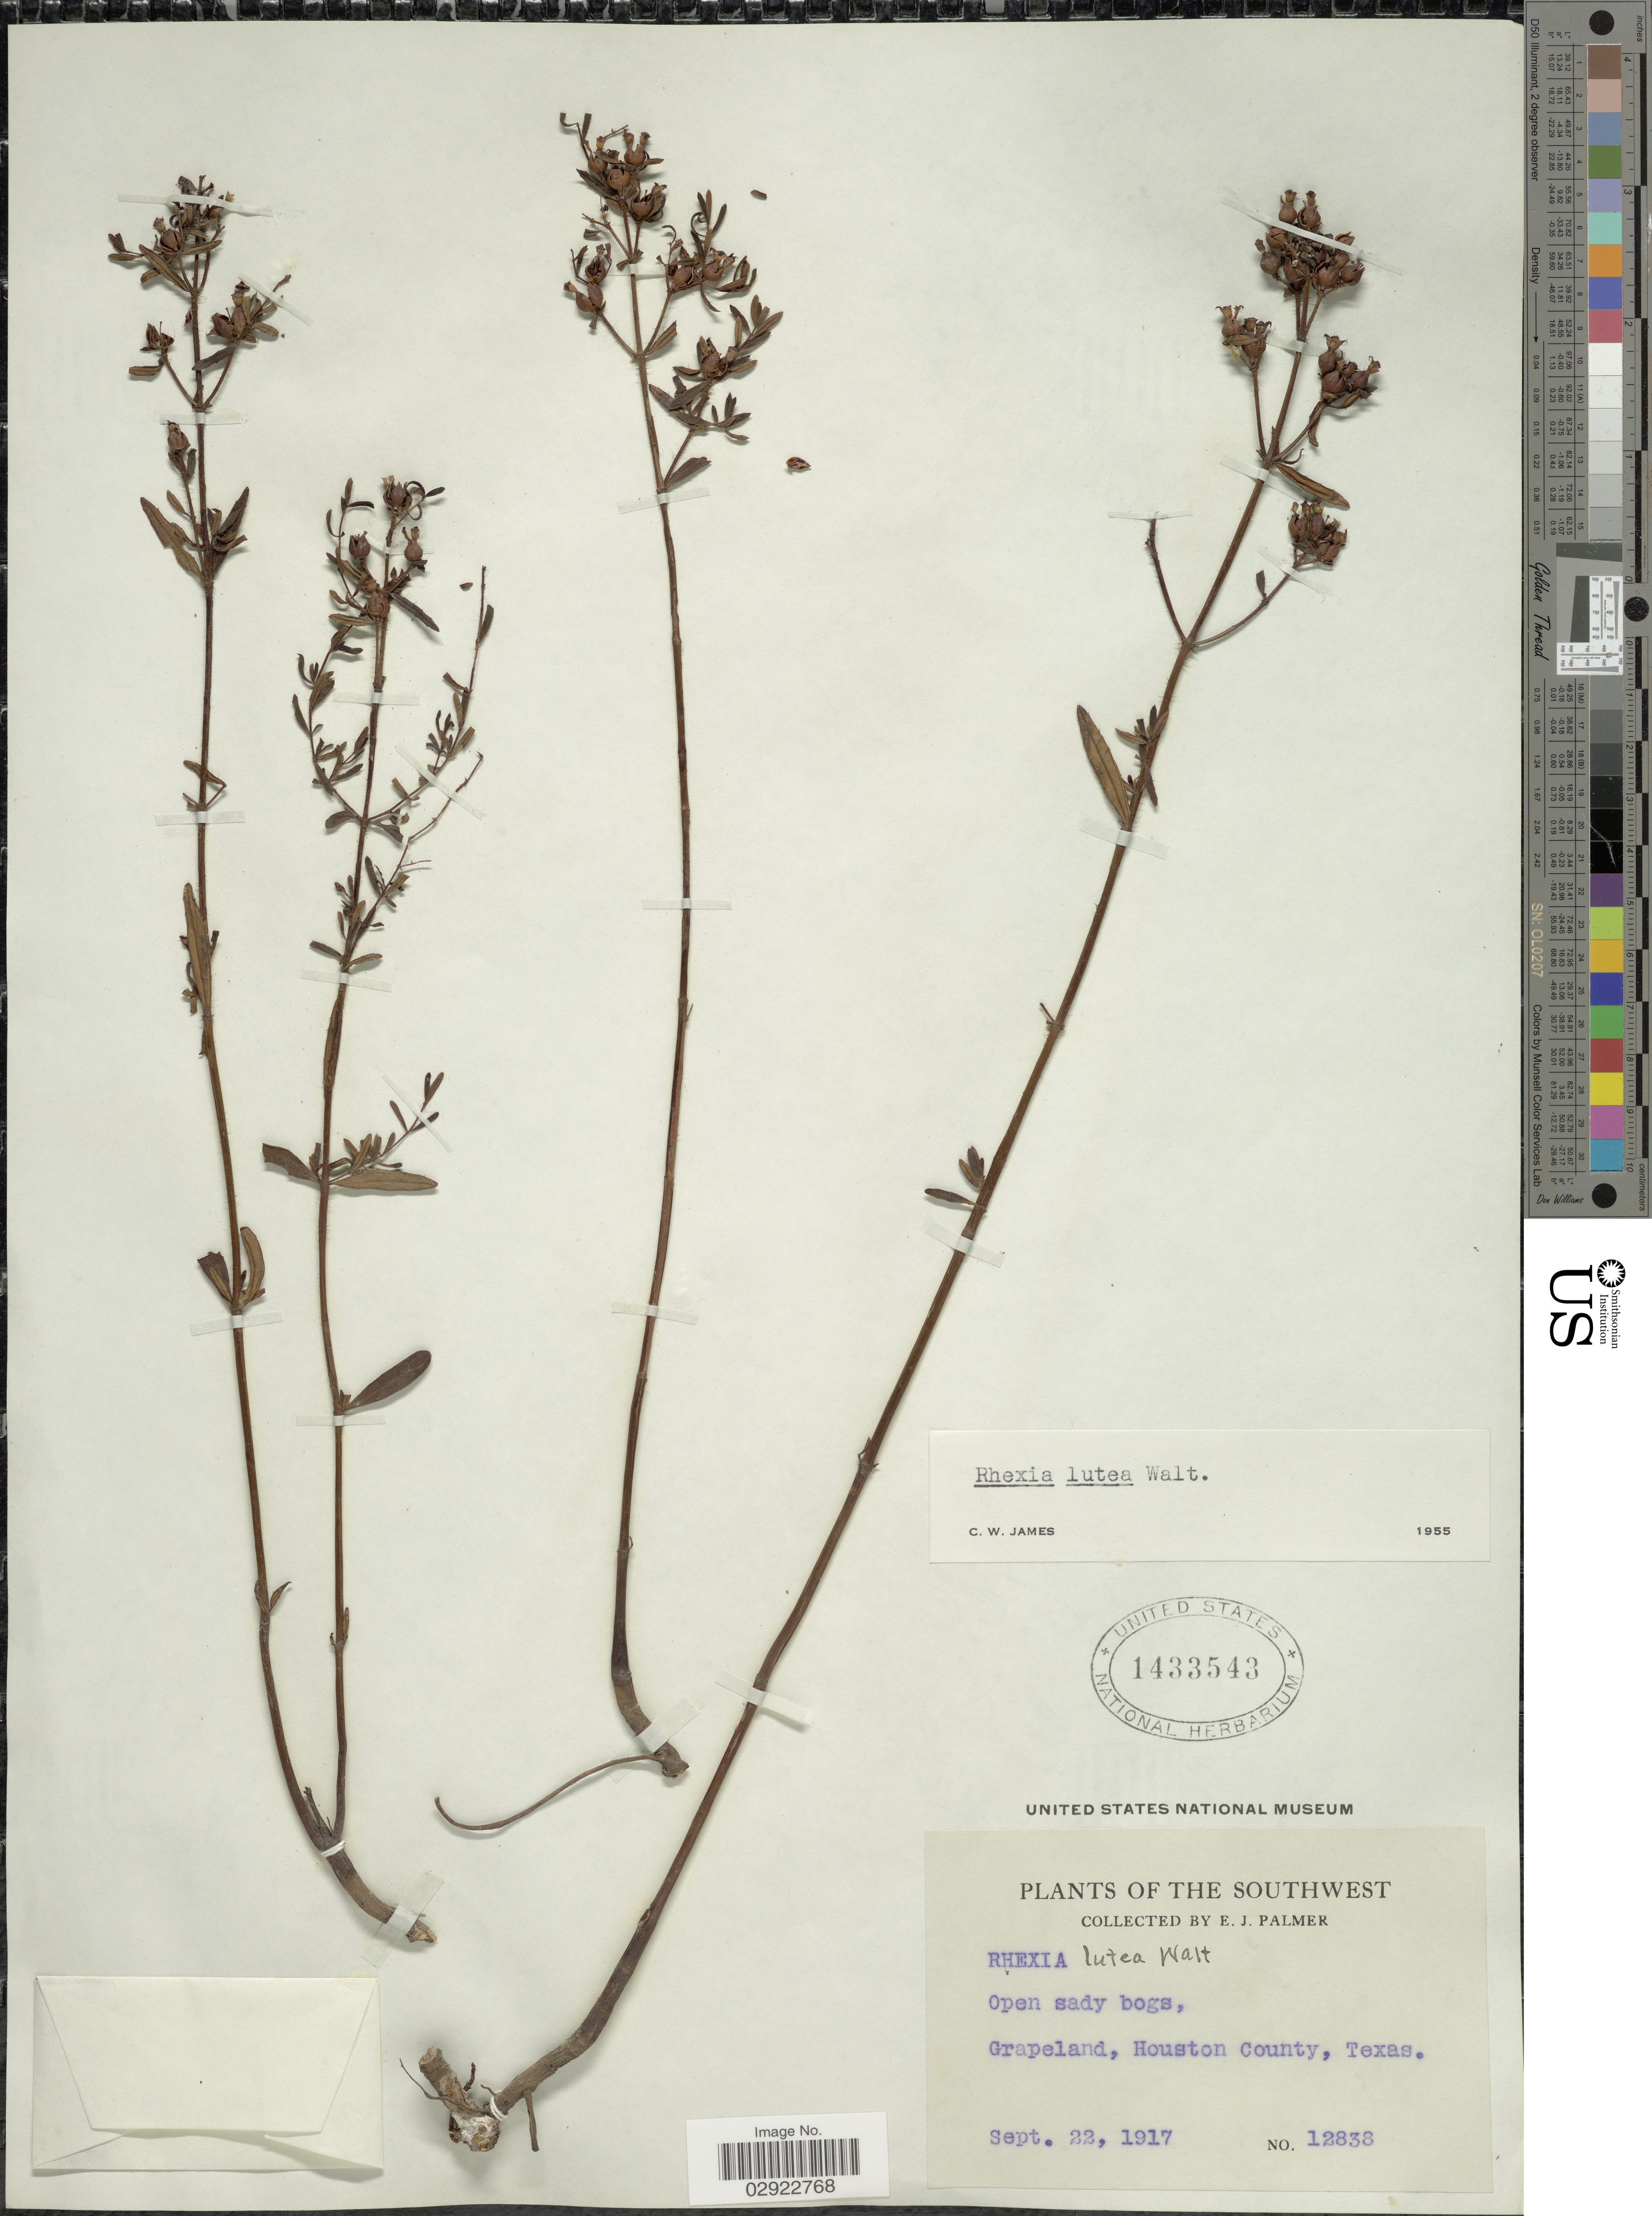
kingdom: Plantae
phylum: Tracheophyta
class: Magnoliopsida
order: Myrtales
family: Melastomataceae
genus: Rhexia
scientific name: Rhexia lutea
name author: Walter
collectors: E. J. Palmer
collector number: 12838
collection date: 1917-09-22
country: United States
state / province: Texas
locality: Southwest. Grapeland, Houston County.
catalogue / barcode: US 1433543